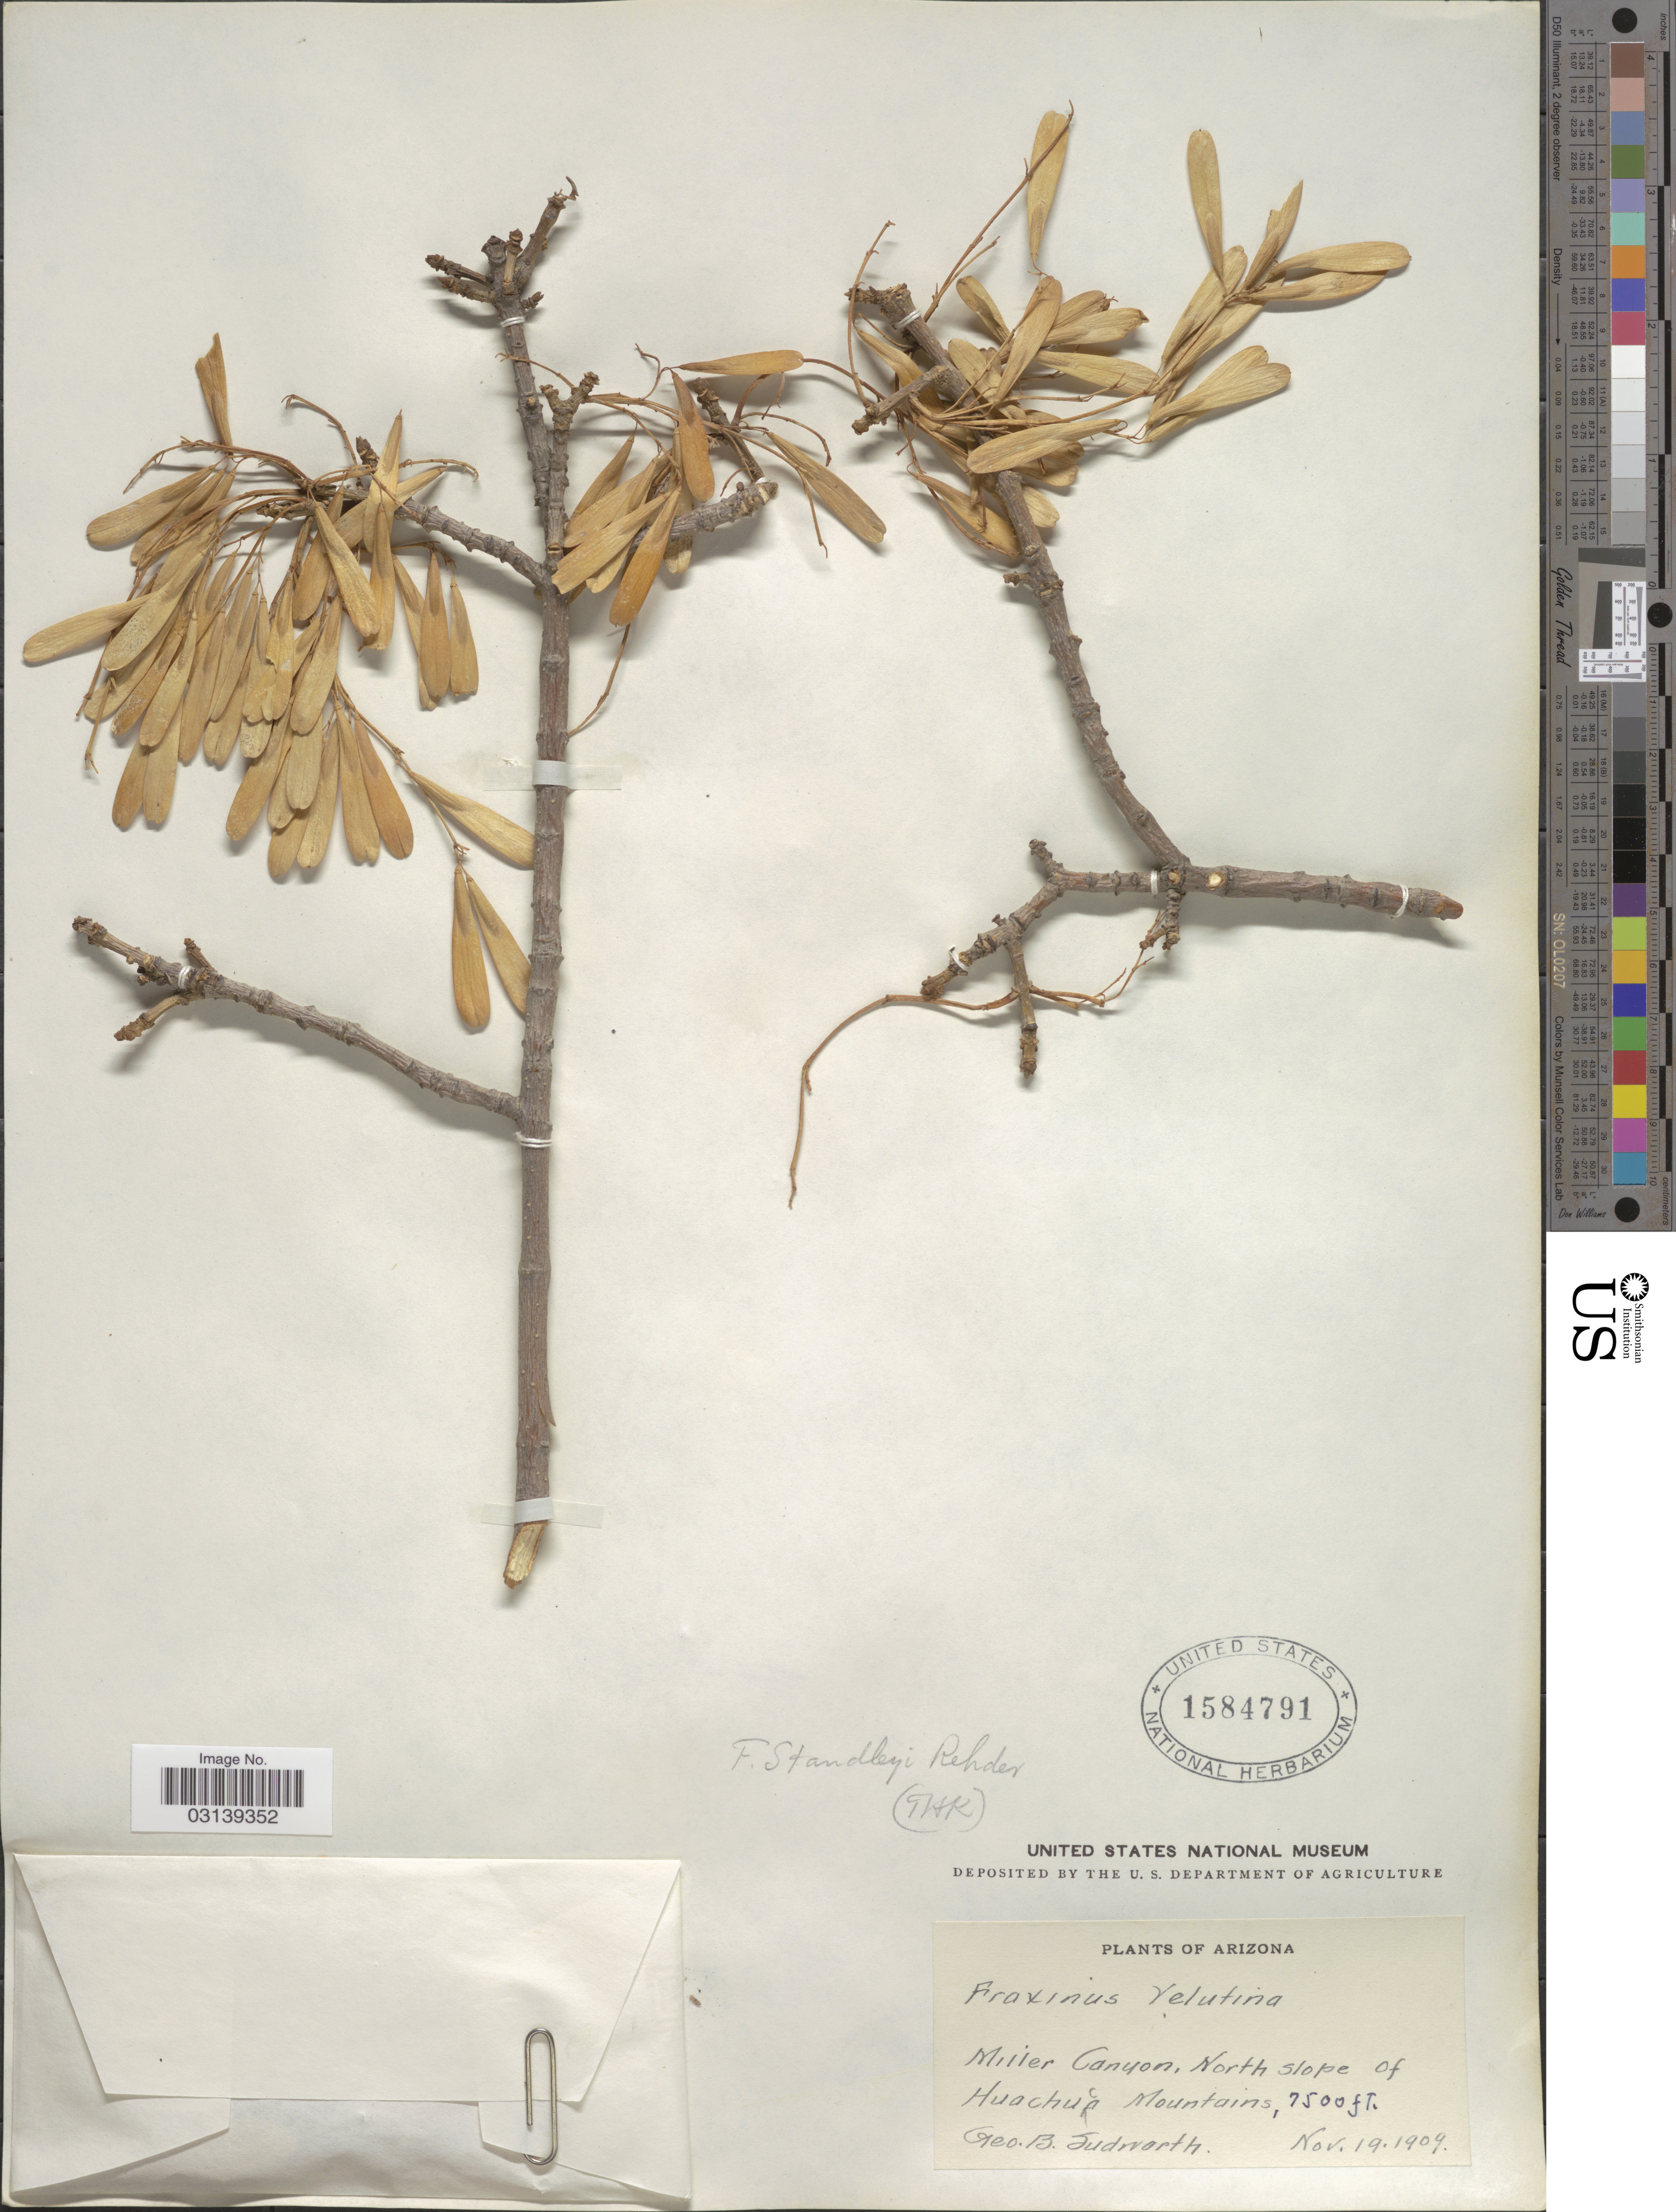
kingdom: Plantae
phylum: Tracheophyta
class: Magnoliopsida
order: Lamiales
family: Oleaceae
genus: Fraxinus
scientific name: Fraxinus velutina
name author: Torr.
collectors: G. B. Sudworth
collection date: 1909-11-19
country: United States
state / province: Arizona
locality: Miller Canyon, North slope of Huachuca Mountains.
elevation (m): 2286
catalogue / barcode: US 1584791